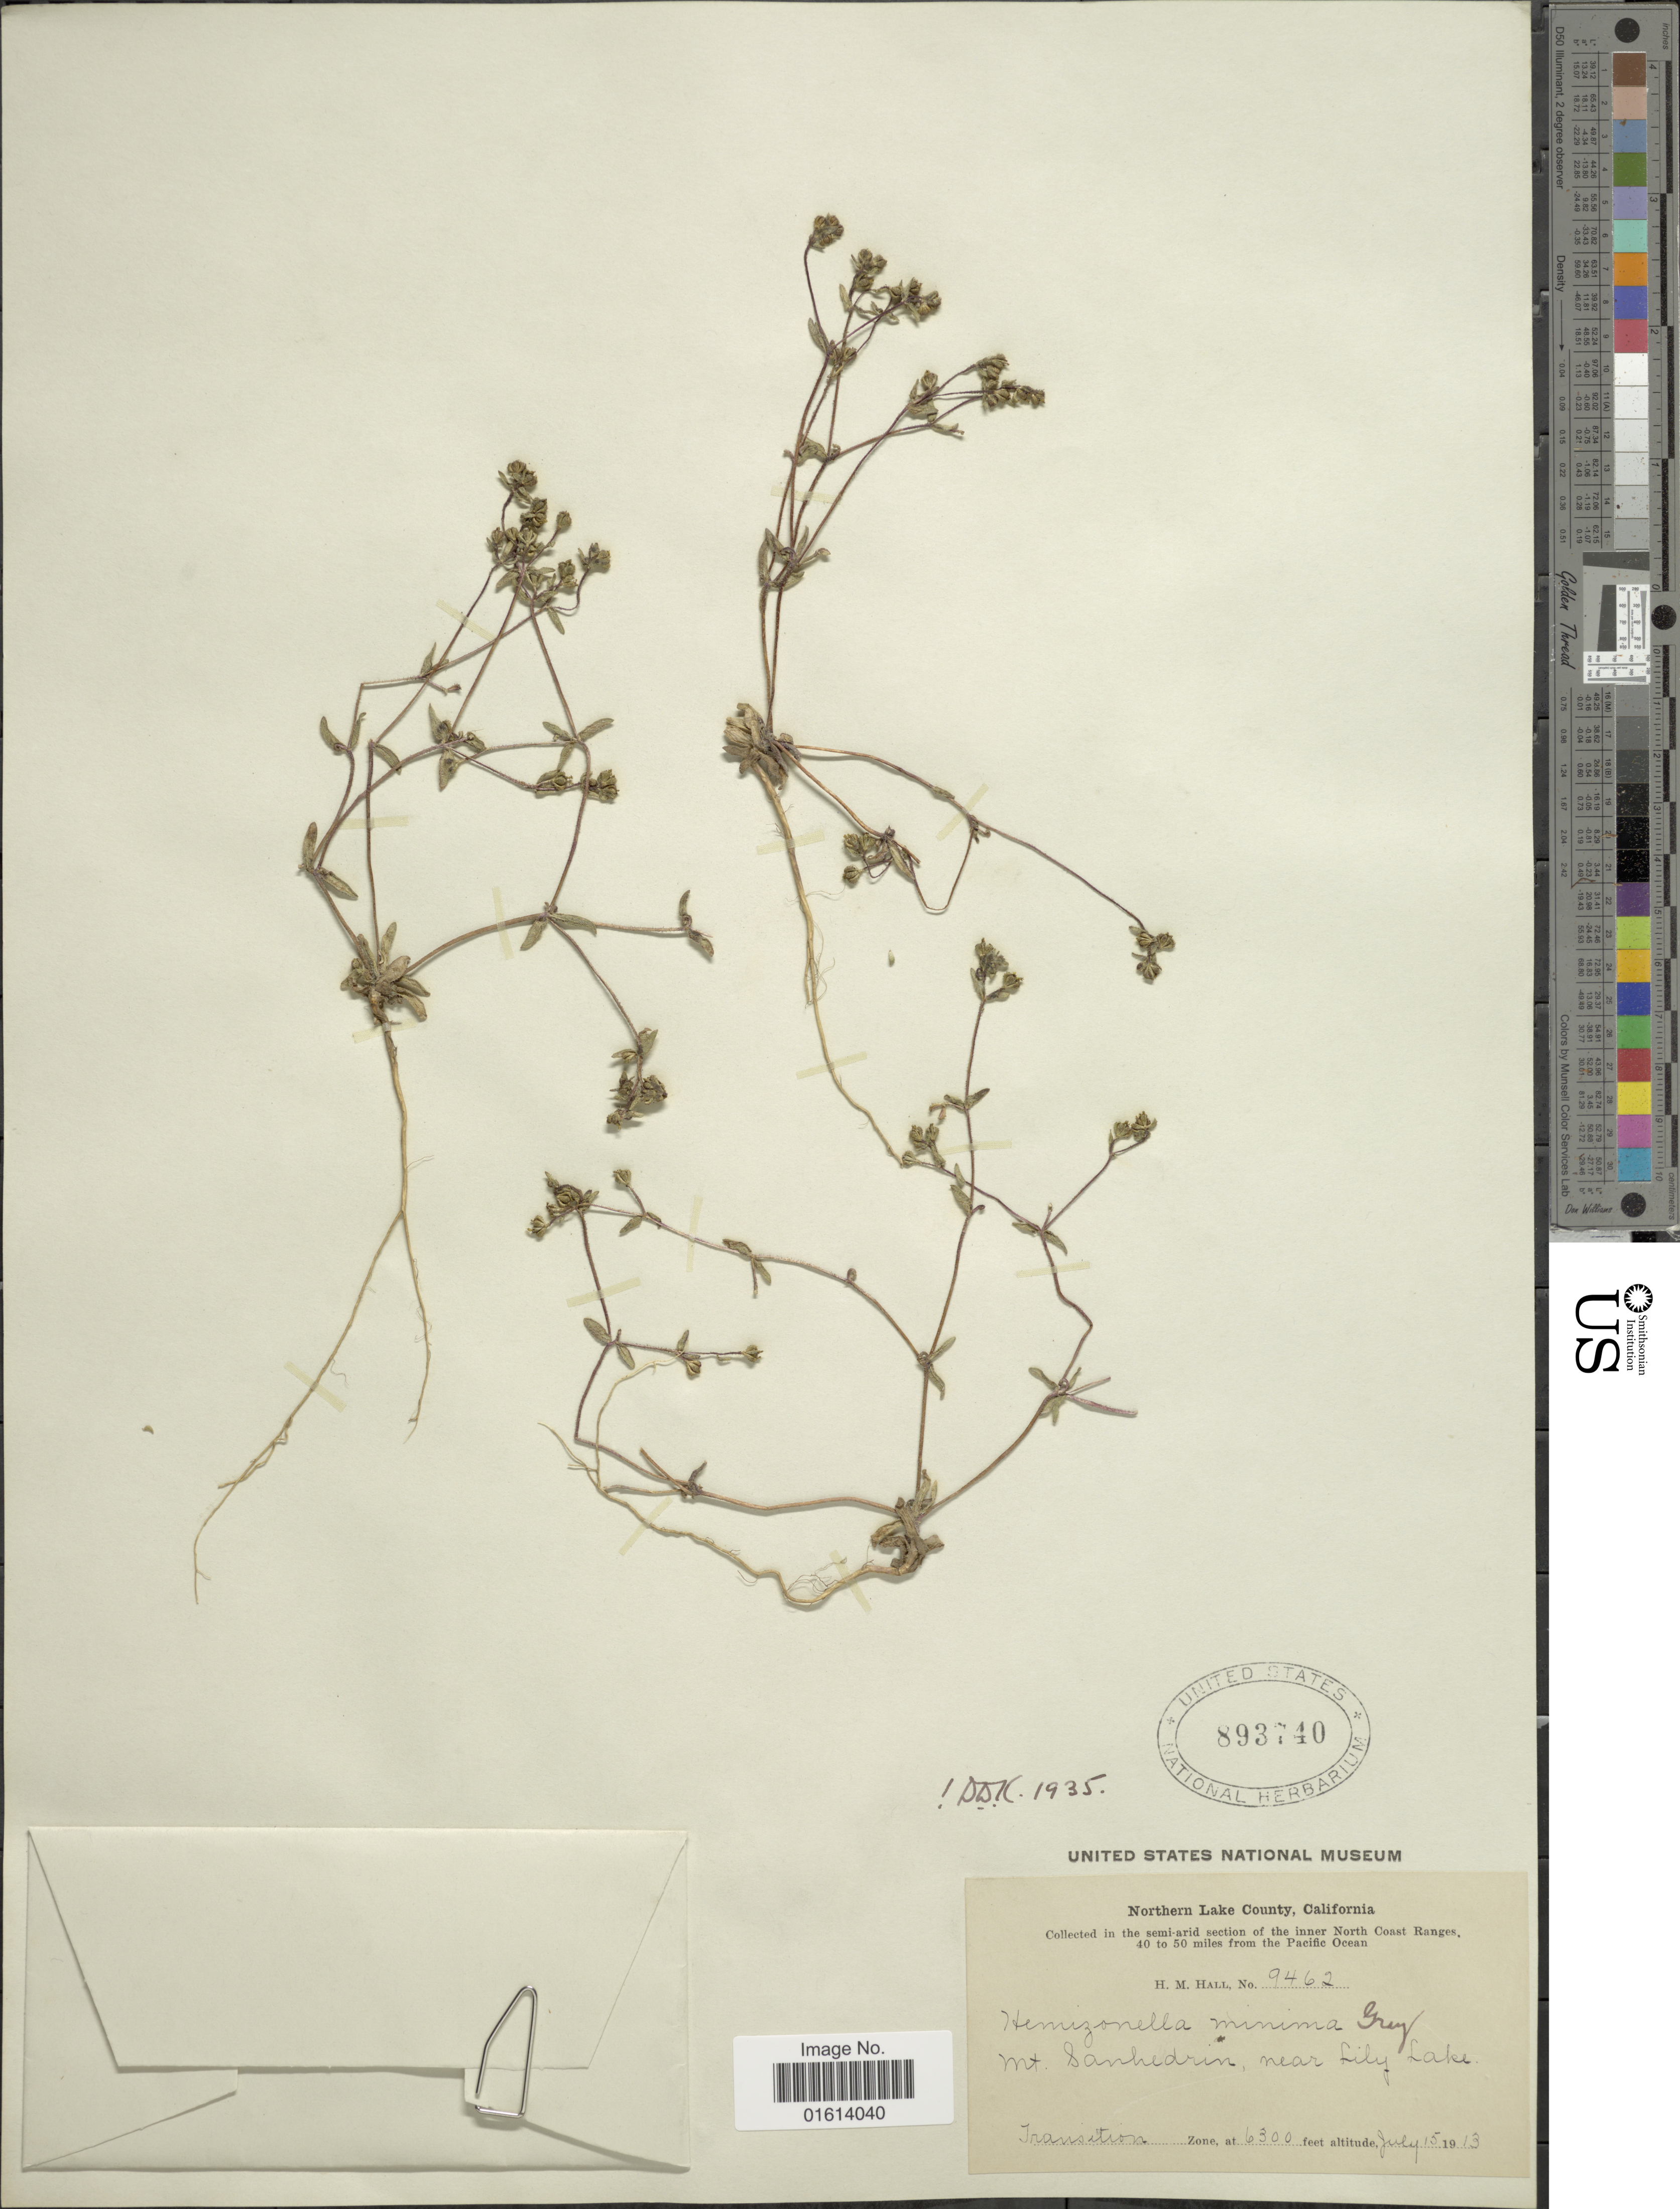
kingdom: Plantae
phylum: Tracheophyta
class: Magnoliopsida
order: Asterales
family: Asteraceae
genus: Hemizonella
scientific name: Hemizonella minima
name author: (A. Gray) A. Gray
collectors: H. M. Hall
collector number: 9462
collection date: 1913-07-15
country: United States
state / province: California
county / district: Lake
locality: Northern Lake County, semi-arid section of the inner North Coast Ranges, 40 to 50 miles from the Pacific Ocean, Mt. Sanhedrin, near Lily Lake, Transition Zone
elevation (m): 1920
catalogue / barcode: US 893740